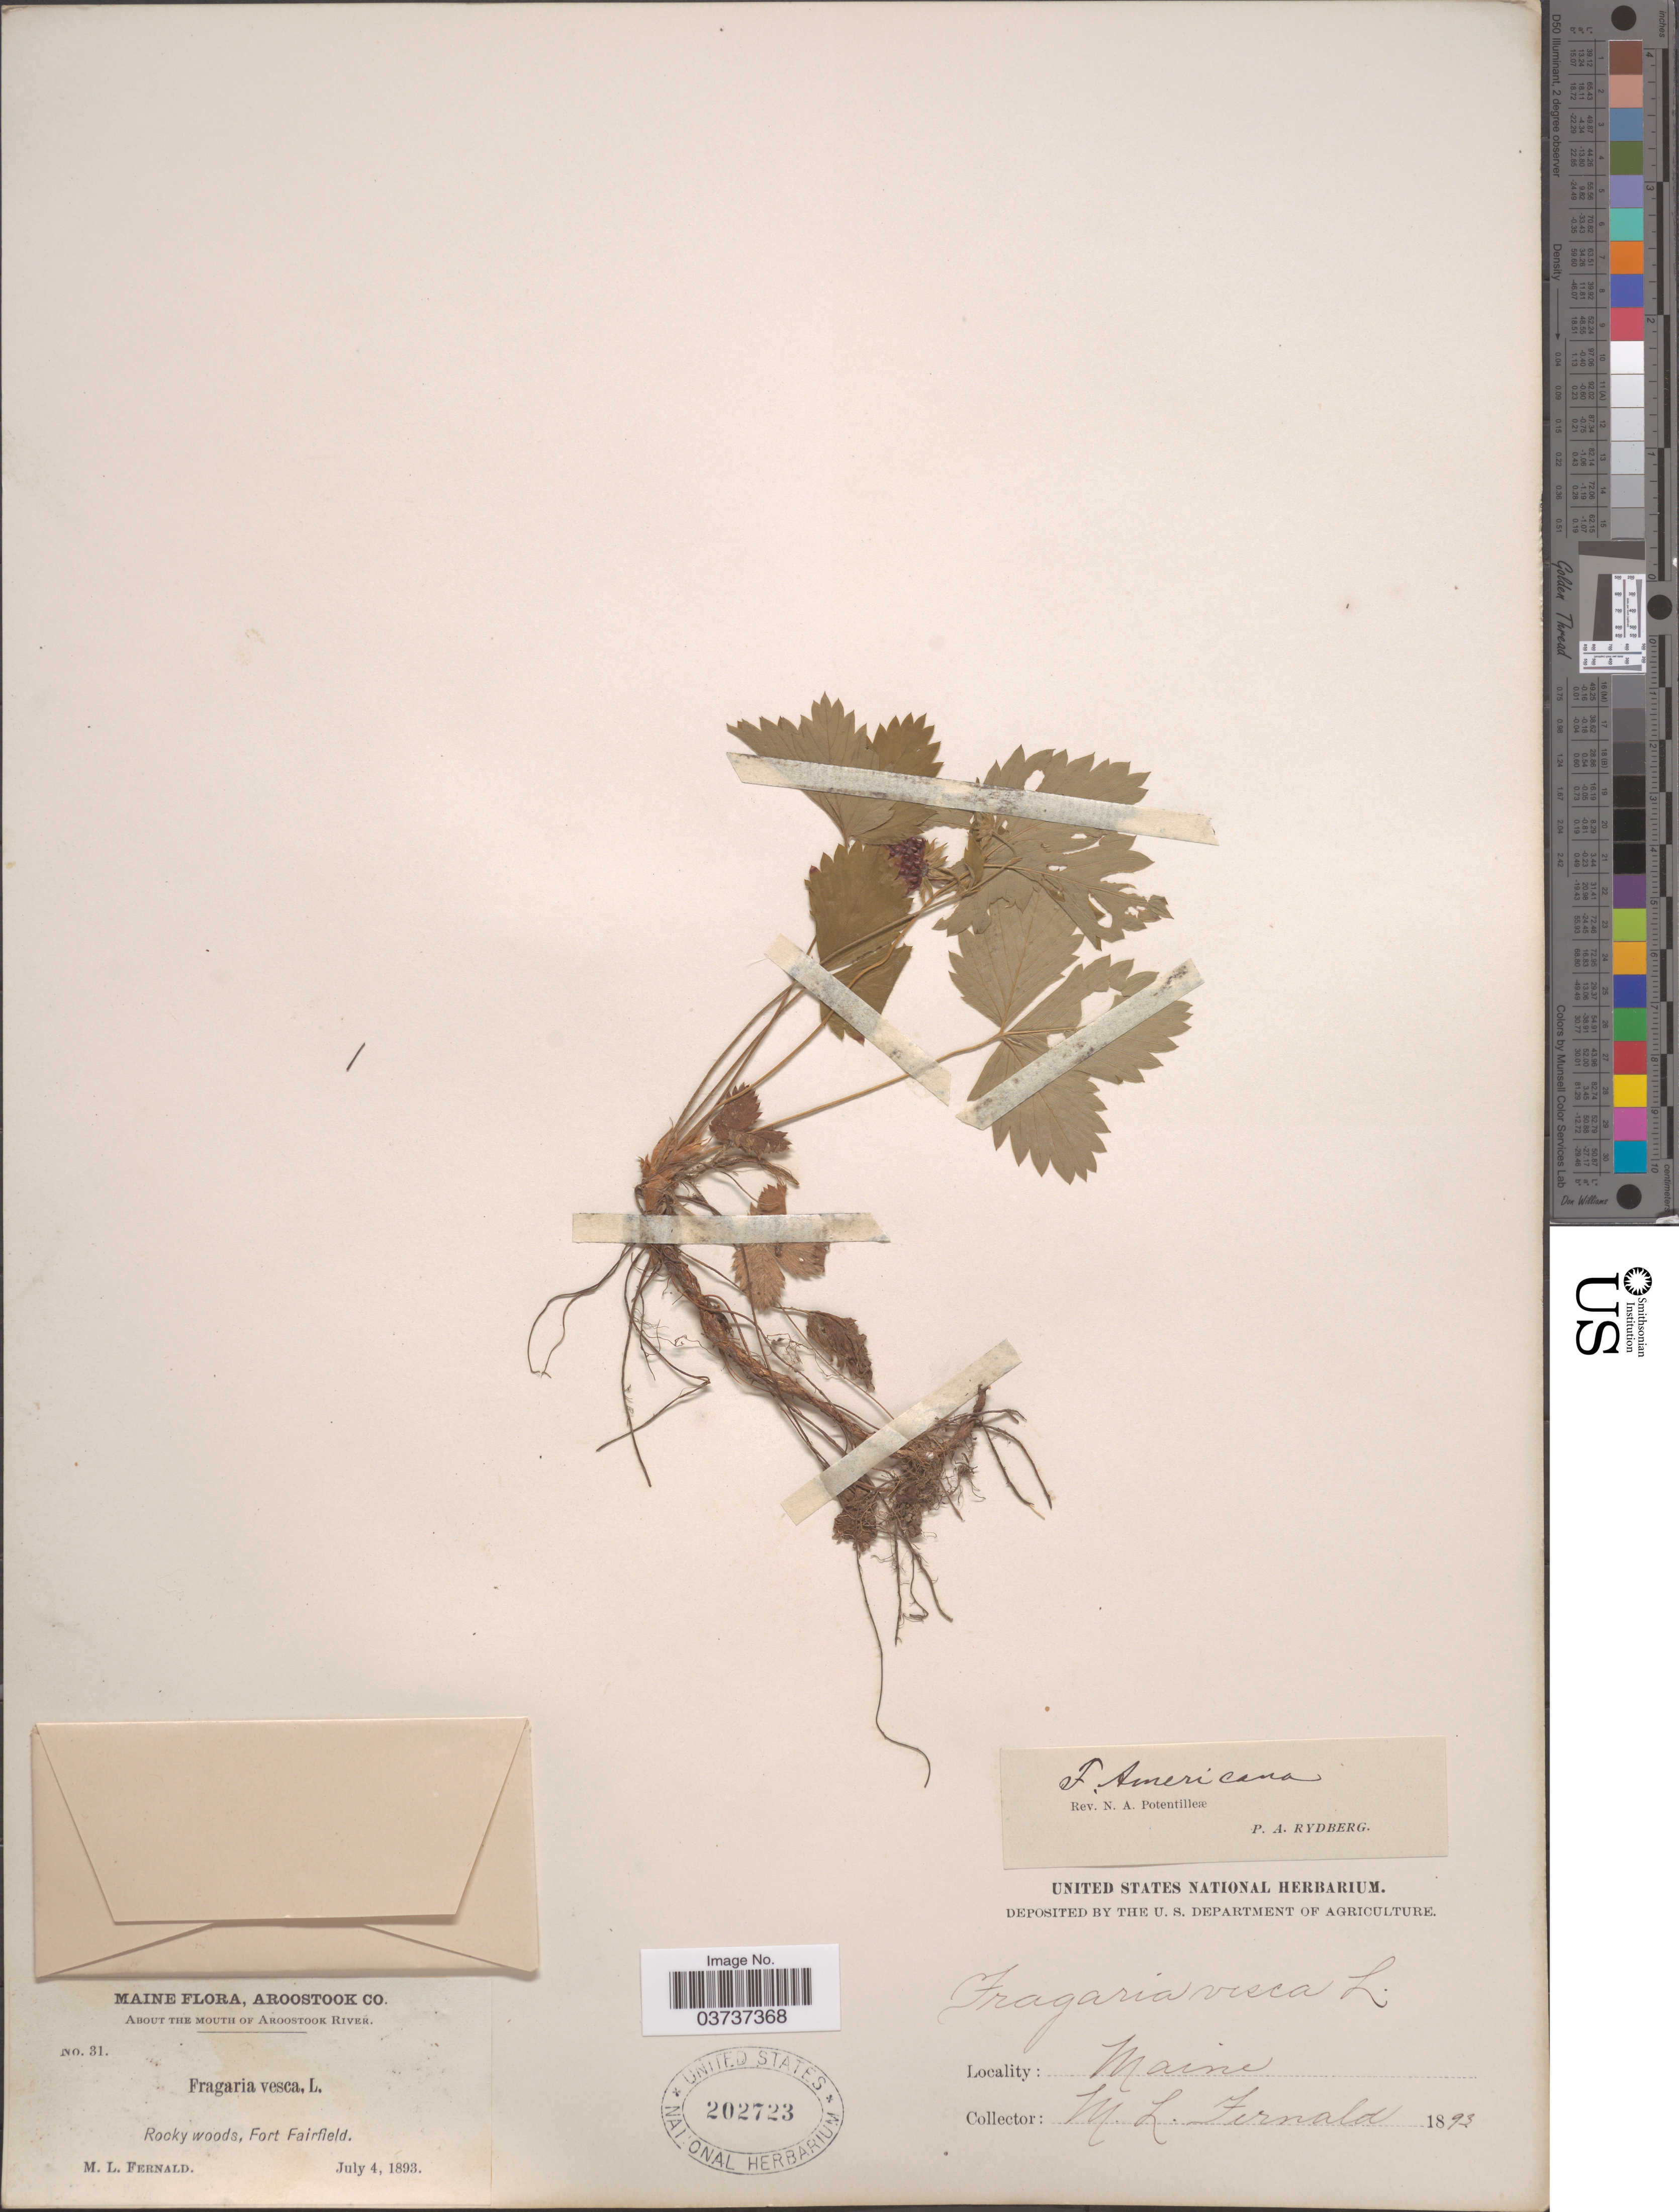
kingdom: Plantae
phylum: Tracheophyta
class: Magnoliopsida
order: Rosales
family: Rosaceae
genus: Fragaria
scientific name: Fragaria vesca subsp. americana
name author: (Porter) Staudt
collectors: M. L. Fernald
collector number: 31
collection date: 1893-07-04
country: United States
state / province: Maine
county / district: Aroostook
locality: About the mouth of Aroostook River. Fort Fairfield.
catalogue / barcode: US 202723